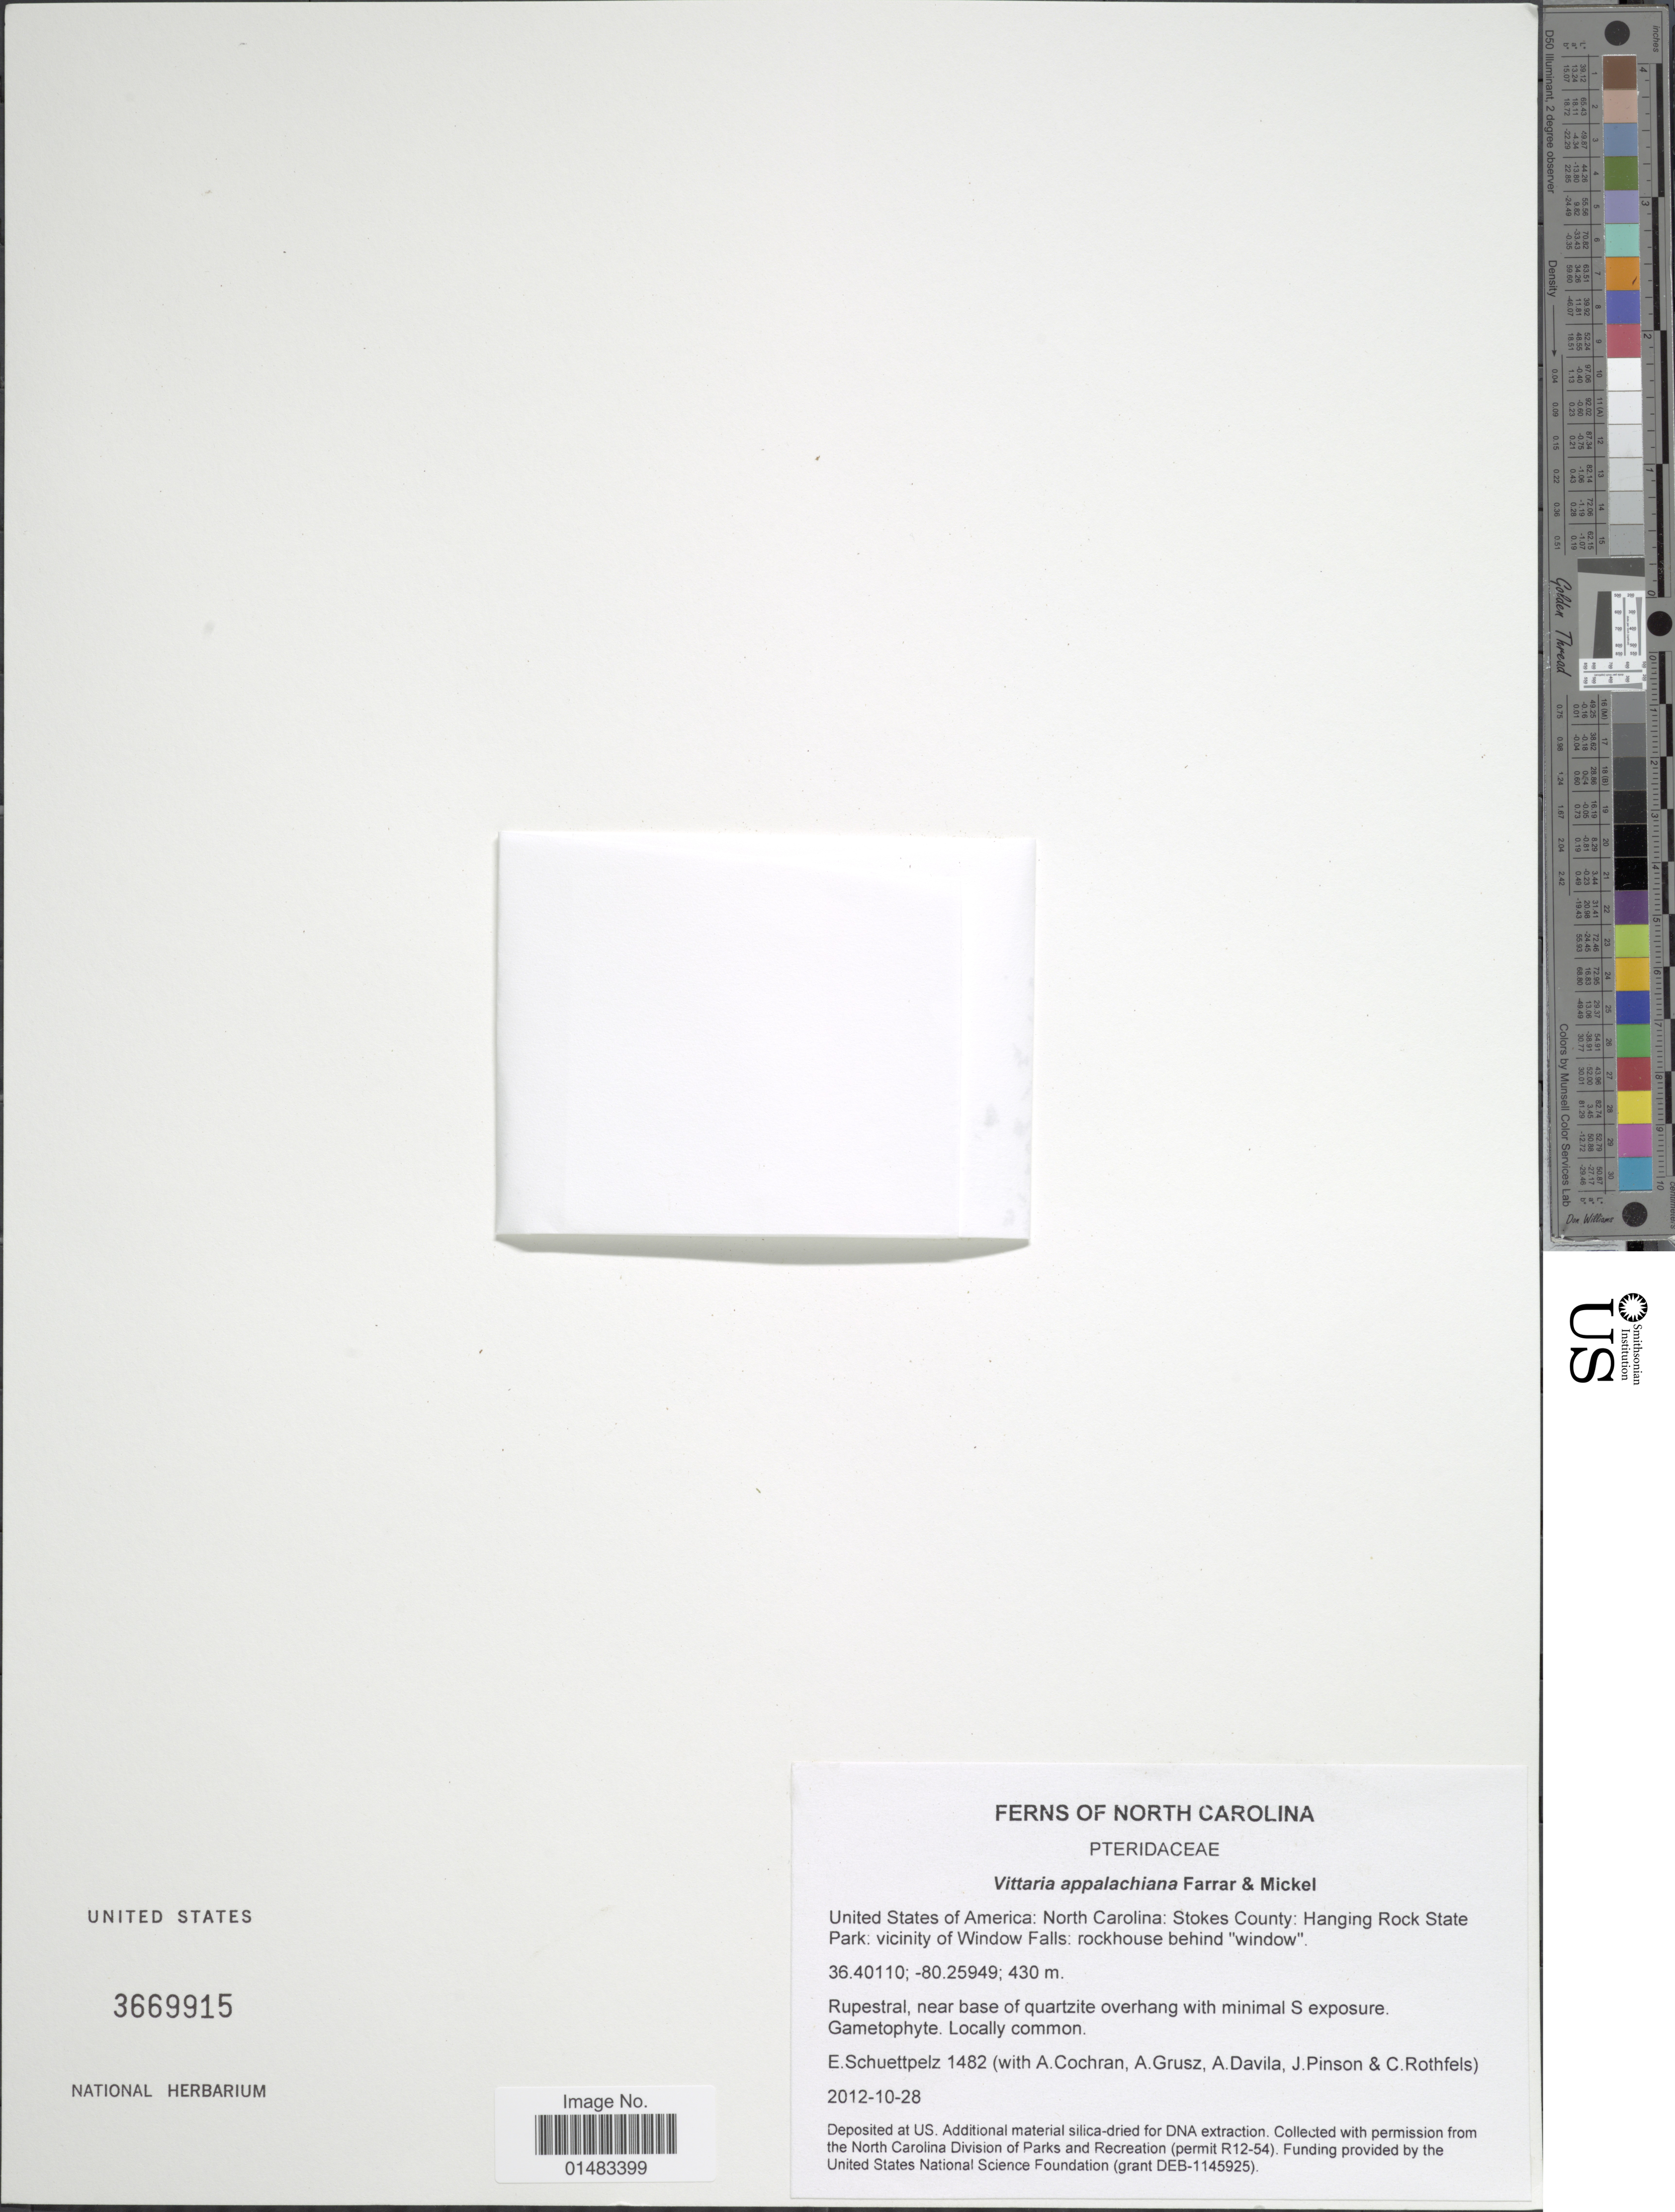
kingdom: Plantae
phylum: Tracheophyta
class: Polypodiopsida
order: Polypodiales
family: Pteridaceae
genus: Vittaria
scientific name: Vittaria appalachiana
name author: Farrar & Mickel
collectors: E. Schuettpelz, A. Cochran, A. Grusz, A. Davila & et al.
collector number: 1482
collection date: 2012-10-28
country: United States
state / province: North Carolina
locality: Ferns of North Carlolina, Stokes County: Hanging Rock State Park: vicinity of Windows Falls: rockhouse behind " window " Rupestral, near base of quartzite overhanf with minimal S Exposure. Gametophyte. Locally common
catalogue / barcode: US 3669915